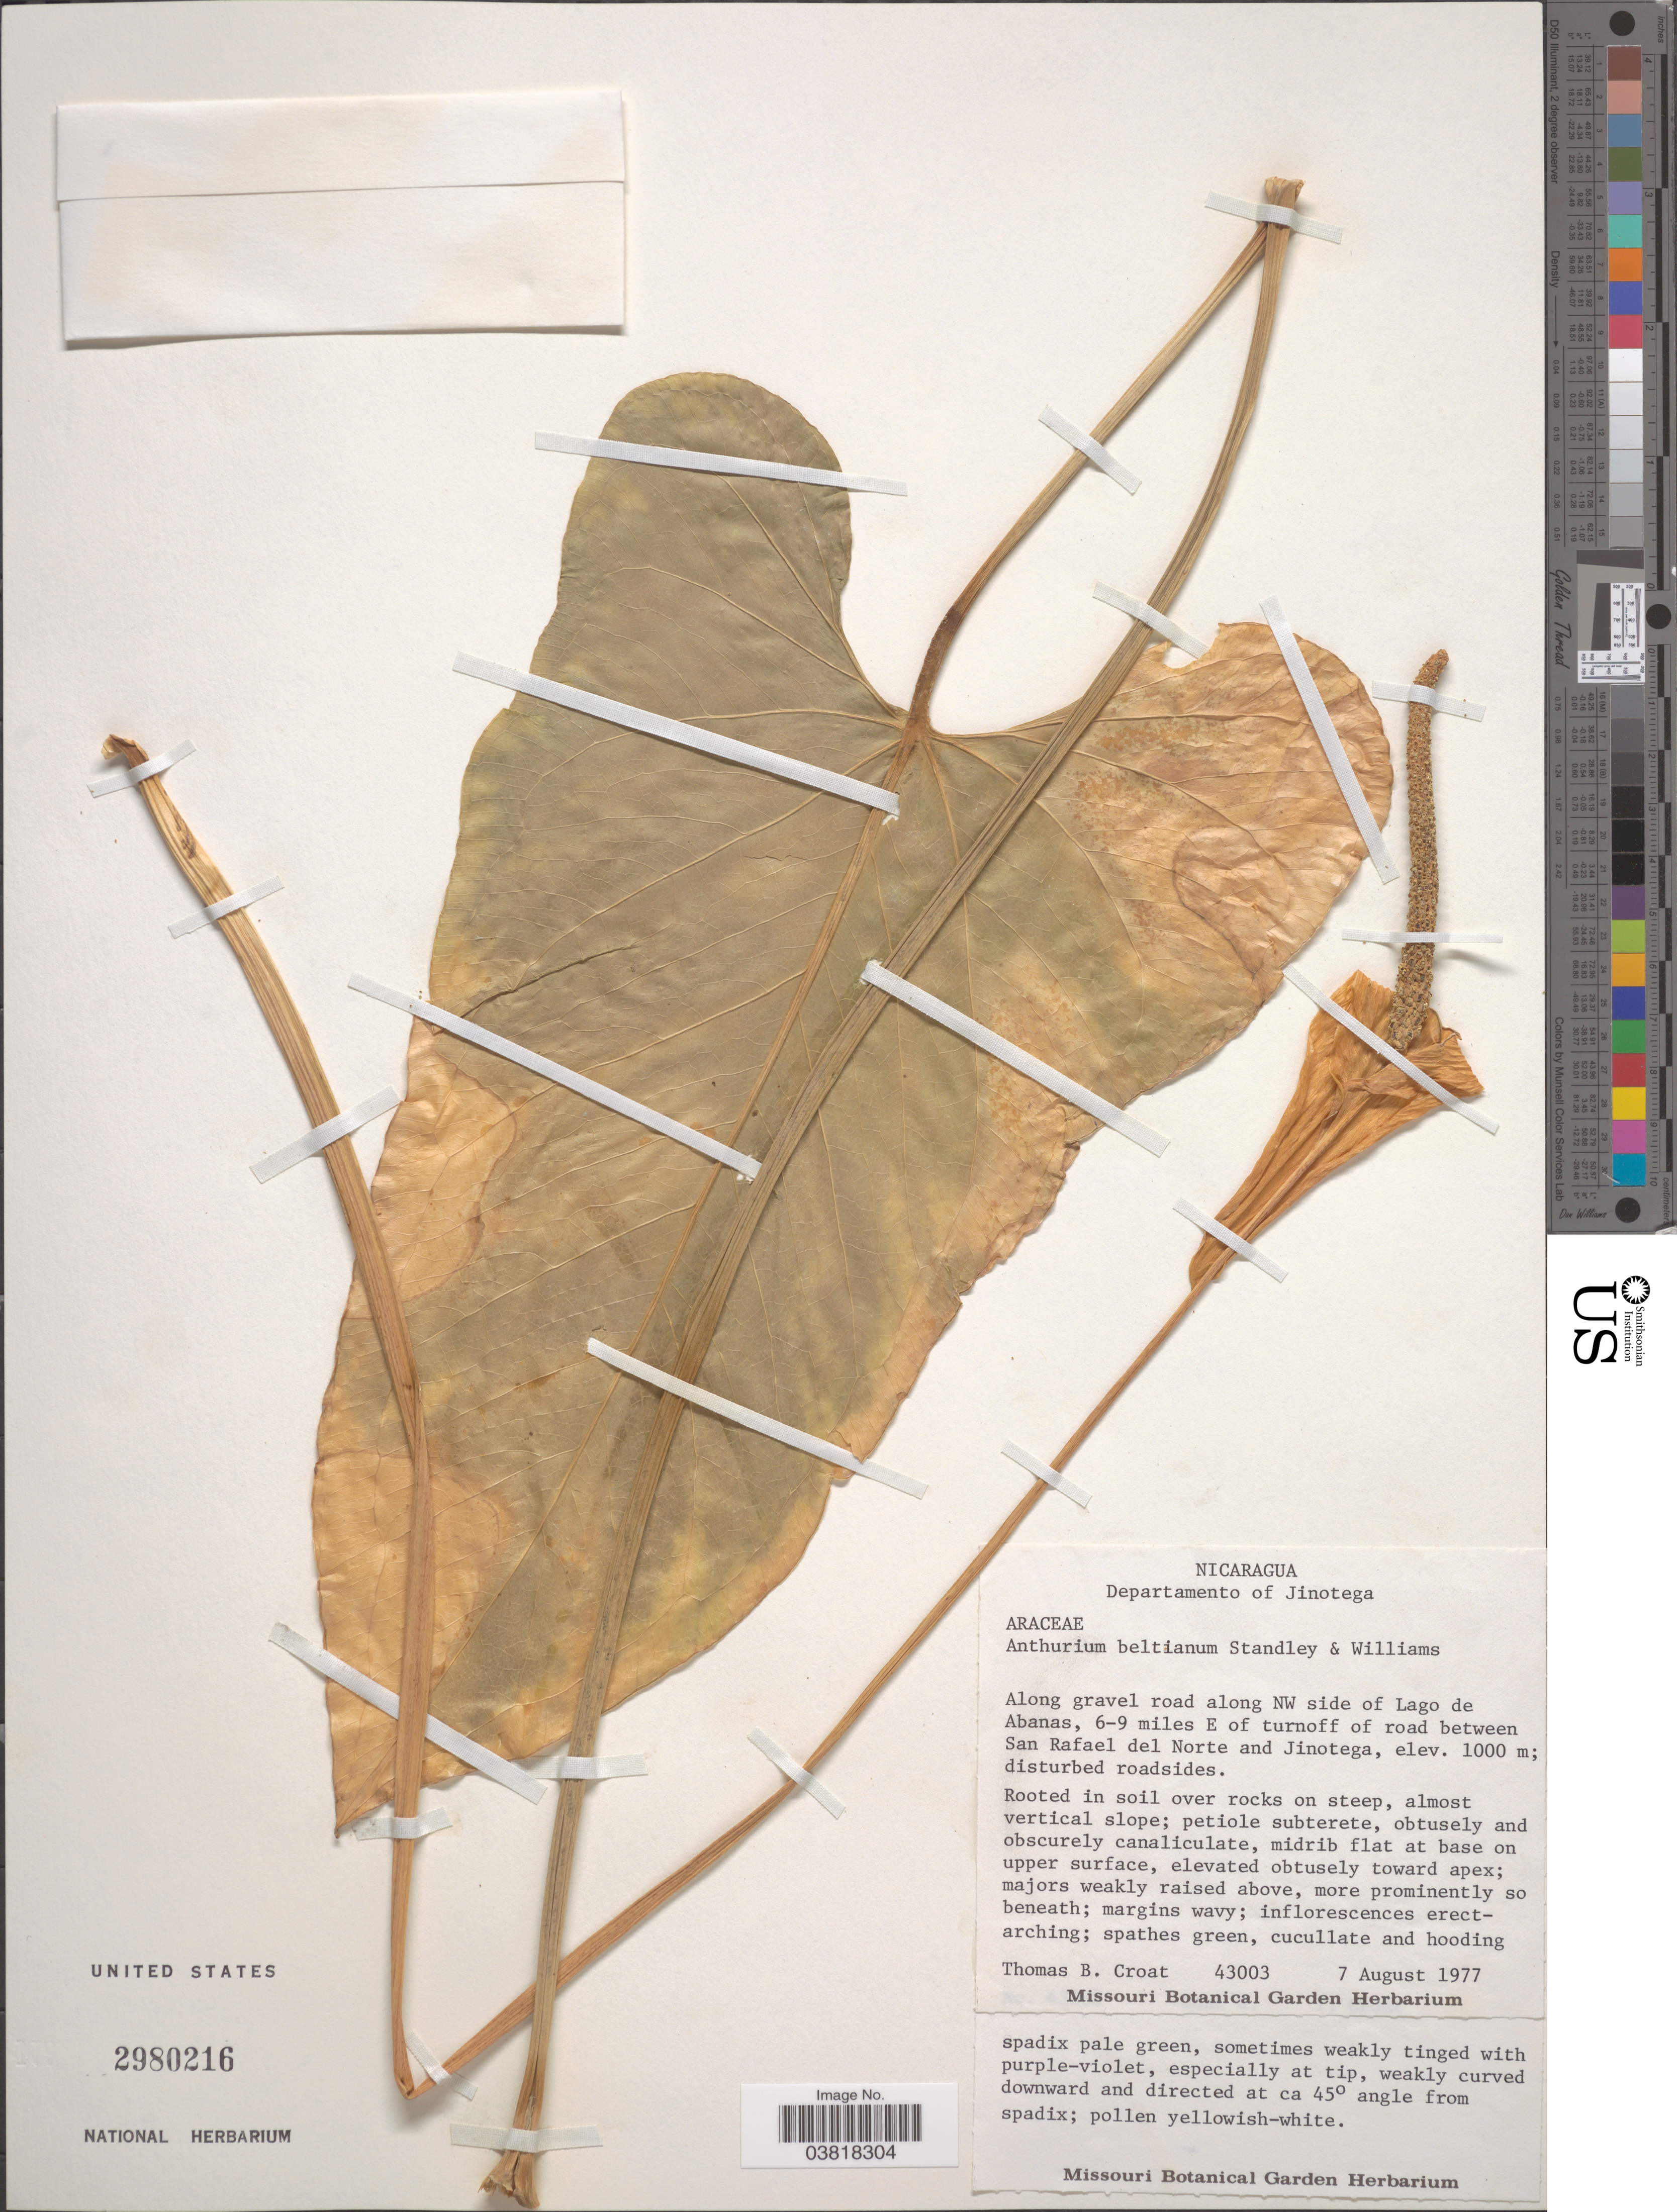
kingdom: Plantae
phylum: Tracheophyta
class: Liliopsida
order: Alismatales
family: Araceae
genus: Anthurium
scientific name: Anthurium beltianum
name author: Standl. & L.O. Williams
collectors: T. B. Croat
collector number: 43003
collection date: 1977-08-07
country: Nicaragua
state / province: Jinotega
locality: Departamento of Jinotega. Along gravel road along NW side of Lago de Abanas, 6-9 miles E of turnoff of road between San Rafael del Norte and Jinotega.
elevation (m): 1000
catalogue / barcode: US 2980216